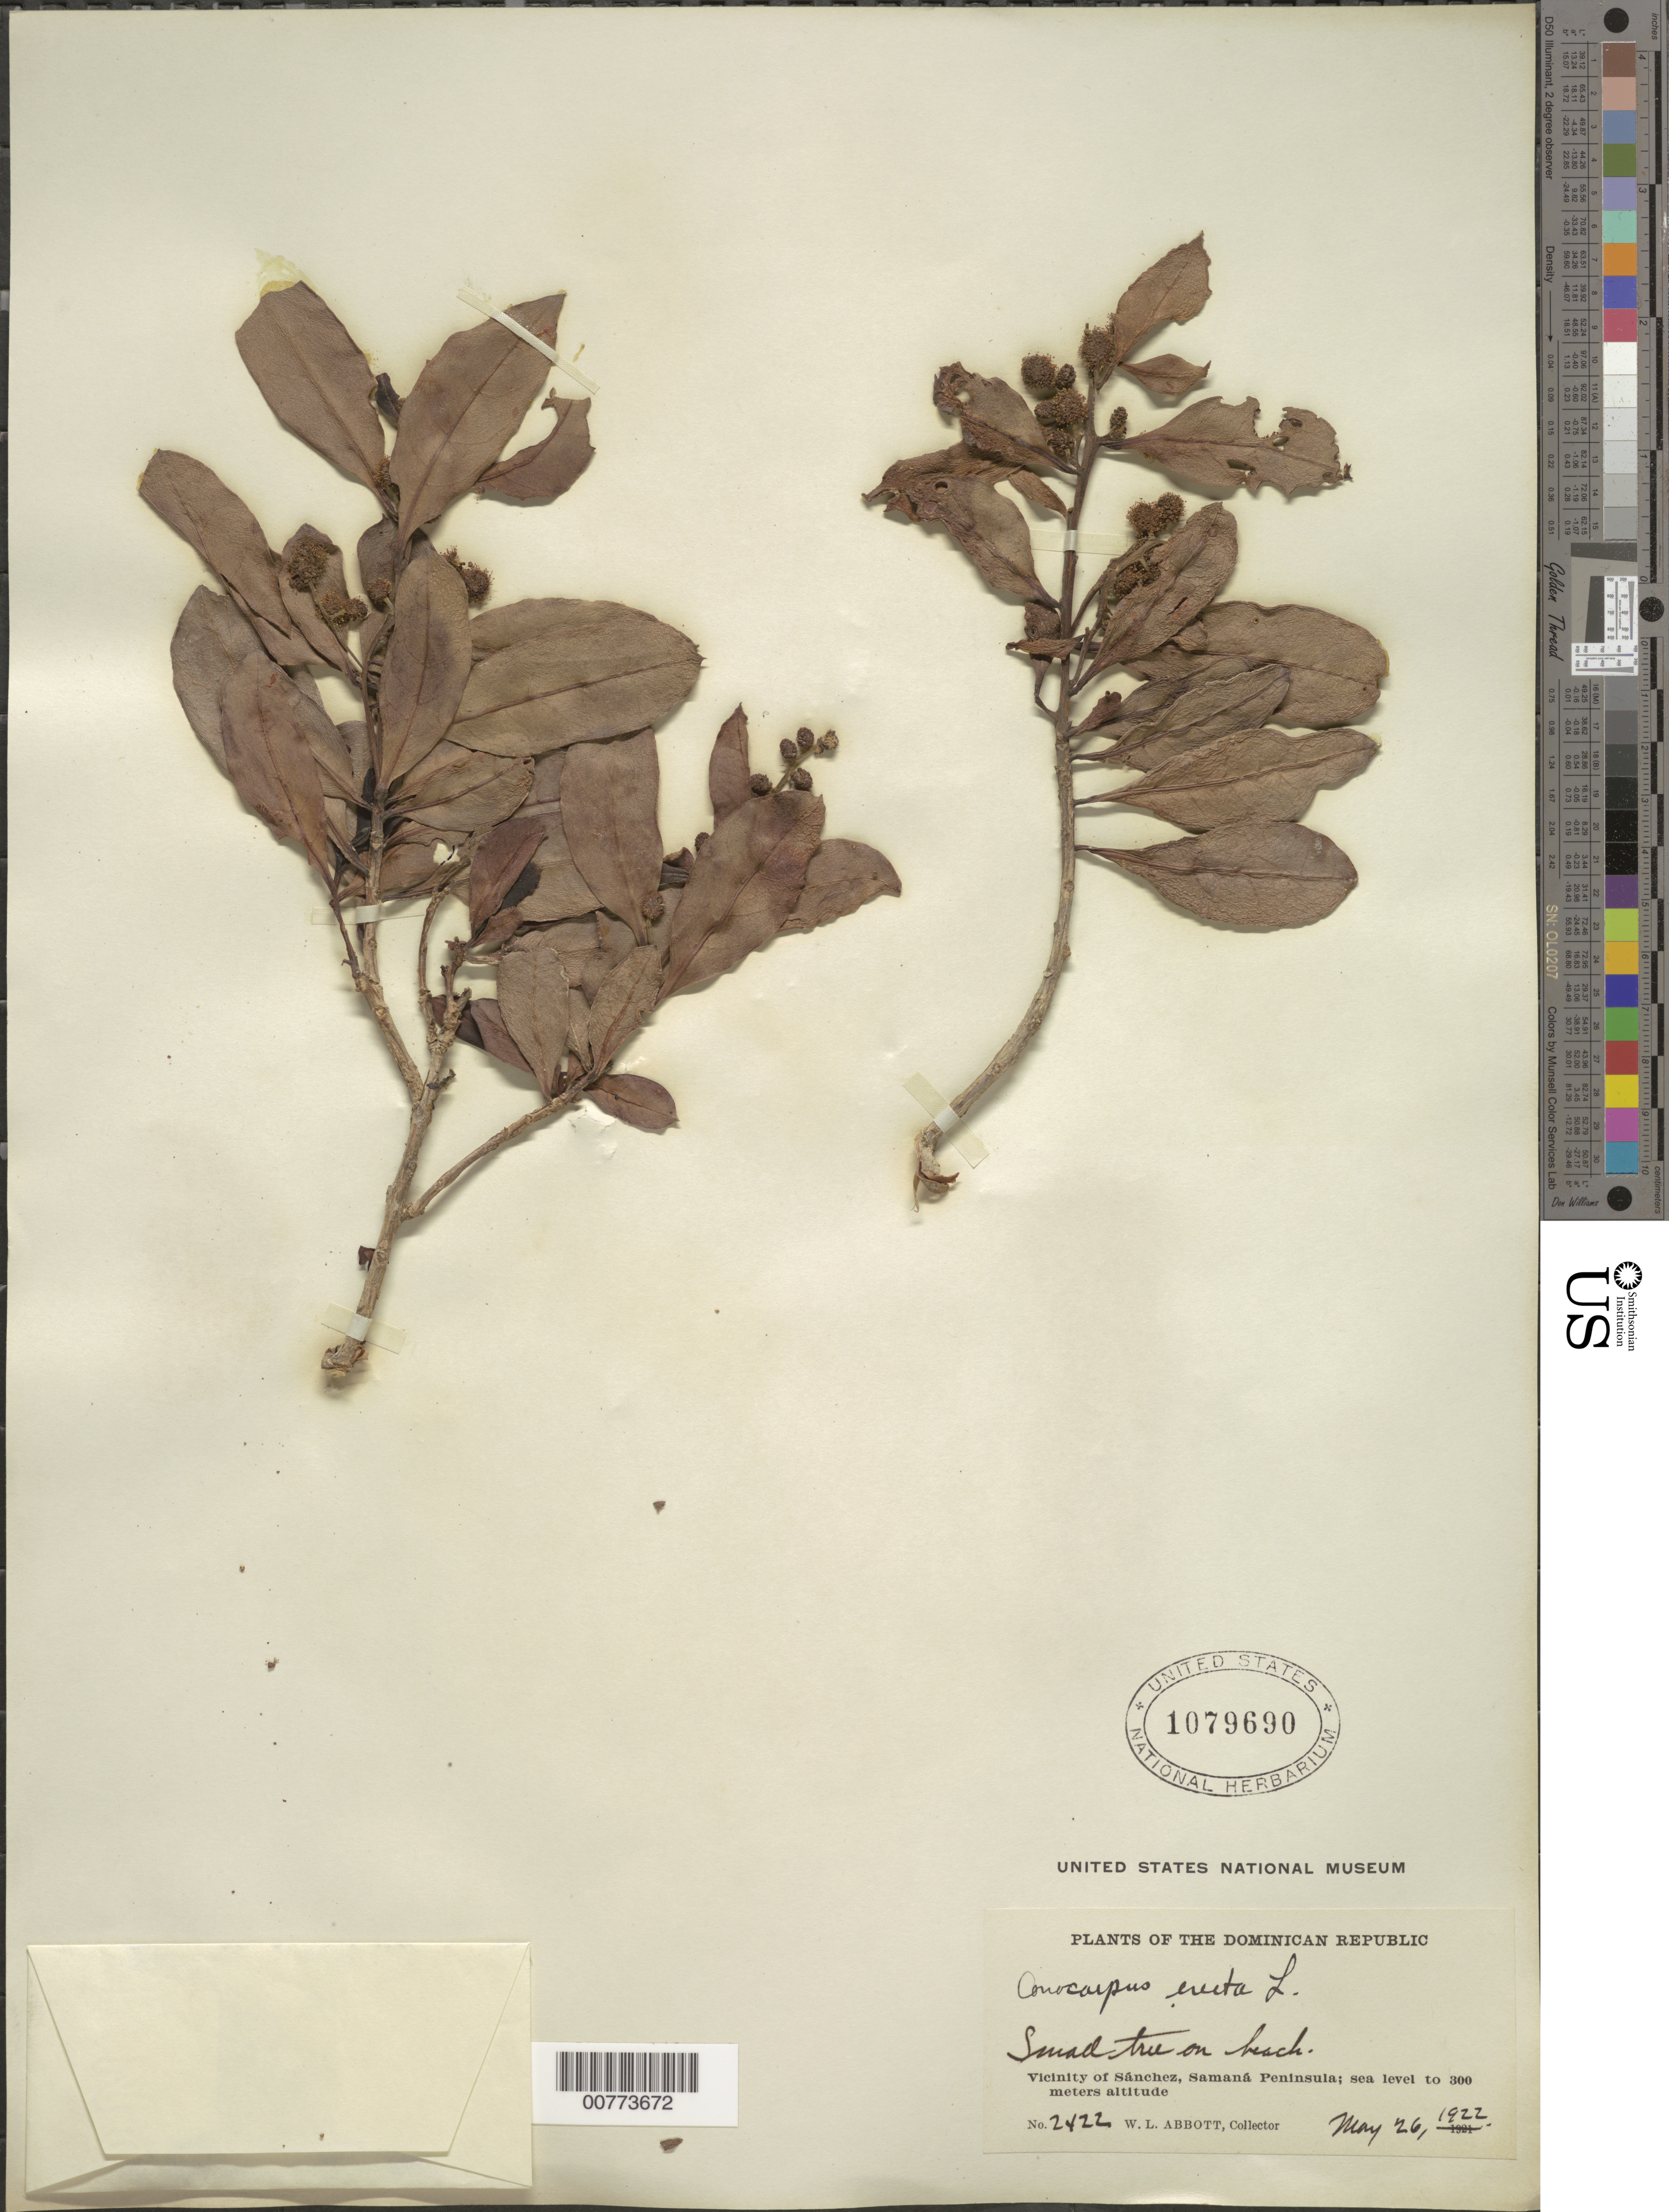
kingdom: Plantae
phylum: Tracheophyta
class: Magnoliopsida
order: Myrtales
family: Combretaceae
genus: Conocarpus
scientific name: Conocarpus erectus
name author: L.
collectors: W. L. Abbott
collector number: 2422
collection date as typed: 26 May 1922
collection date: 1922-05-26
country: Dominican Republic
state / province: Samana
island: Hispaniola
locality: Vicinity of Sánchez, Samaná Peninsula.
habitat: Beach.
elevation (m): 0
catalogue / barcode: US 1079690